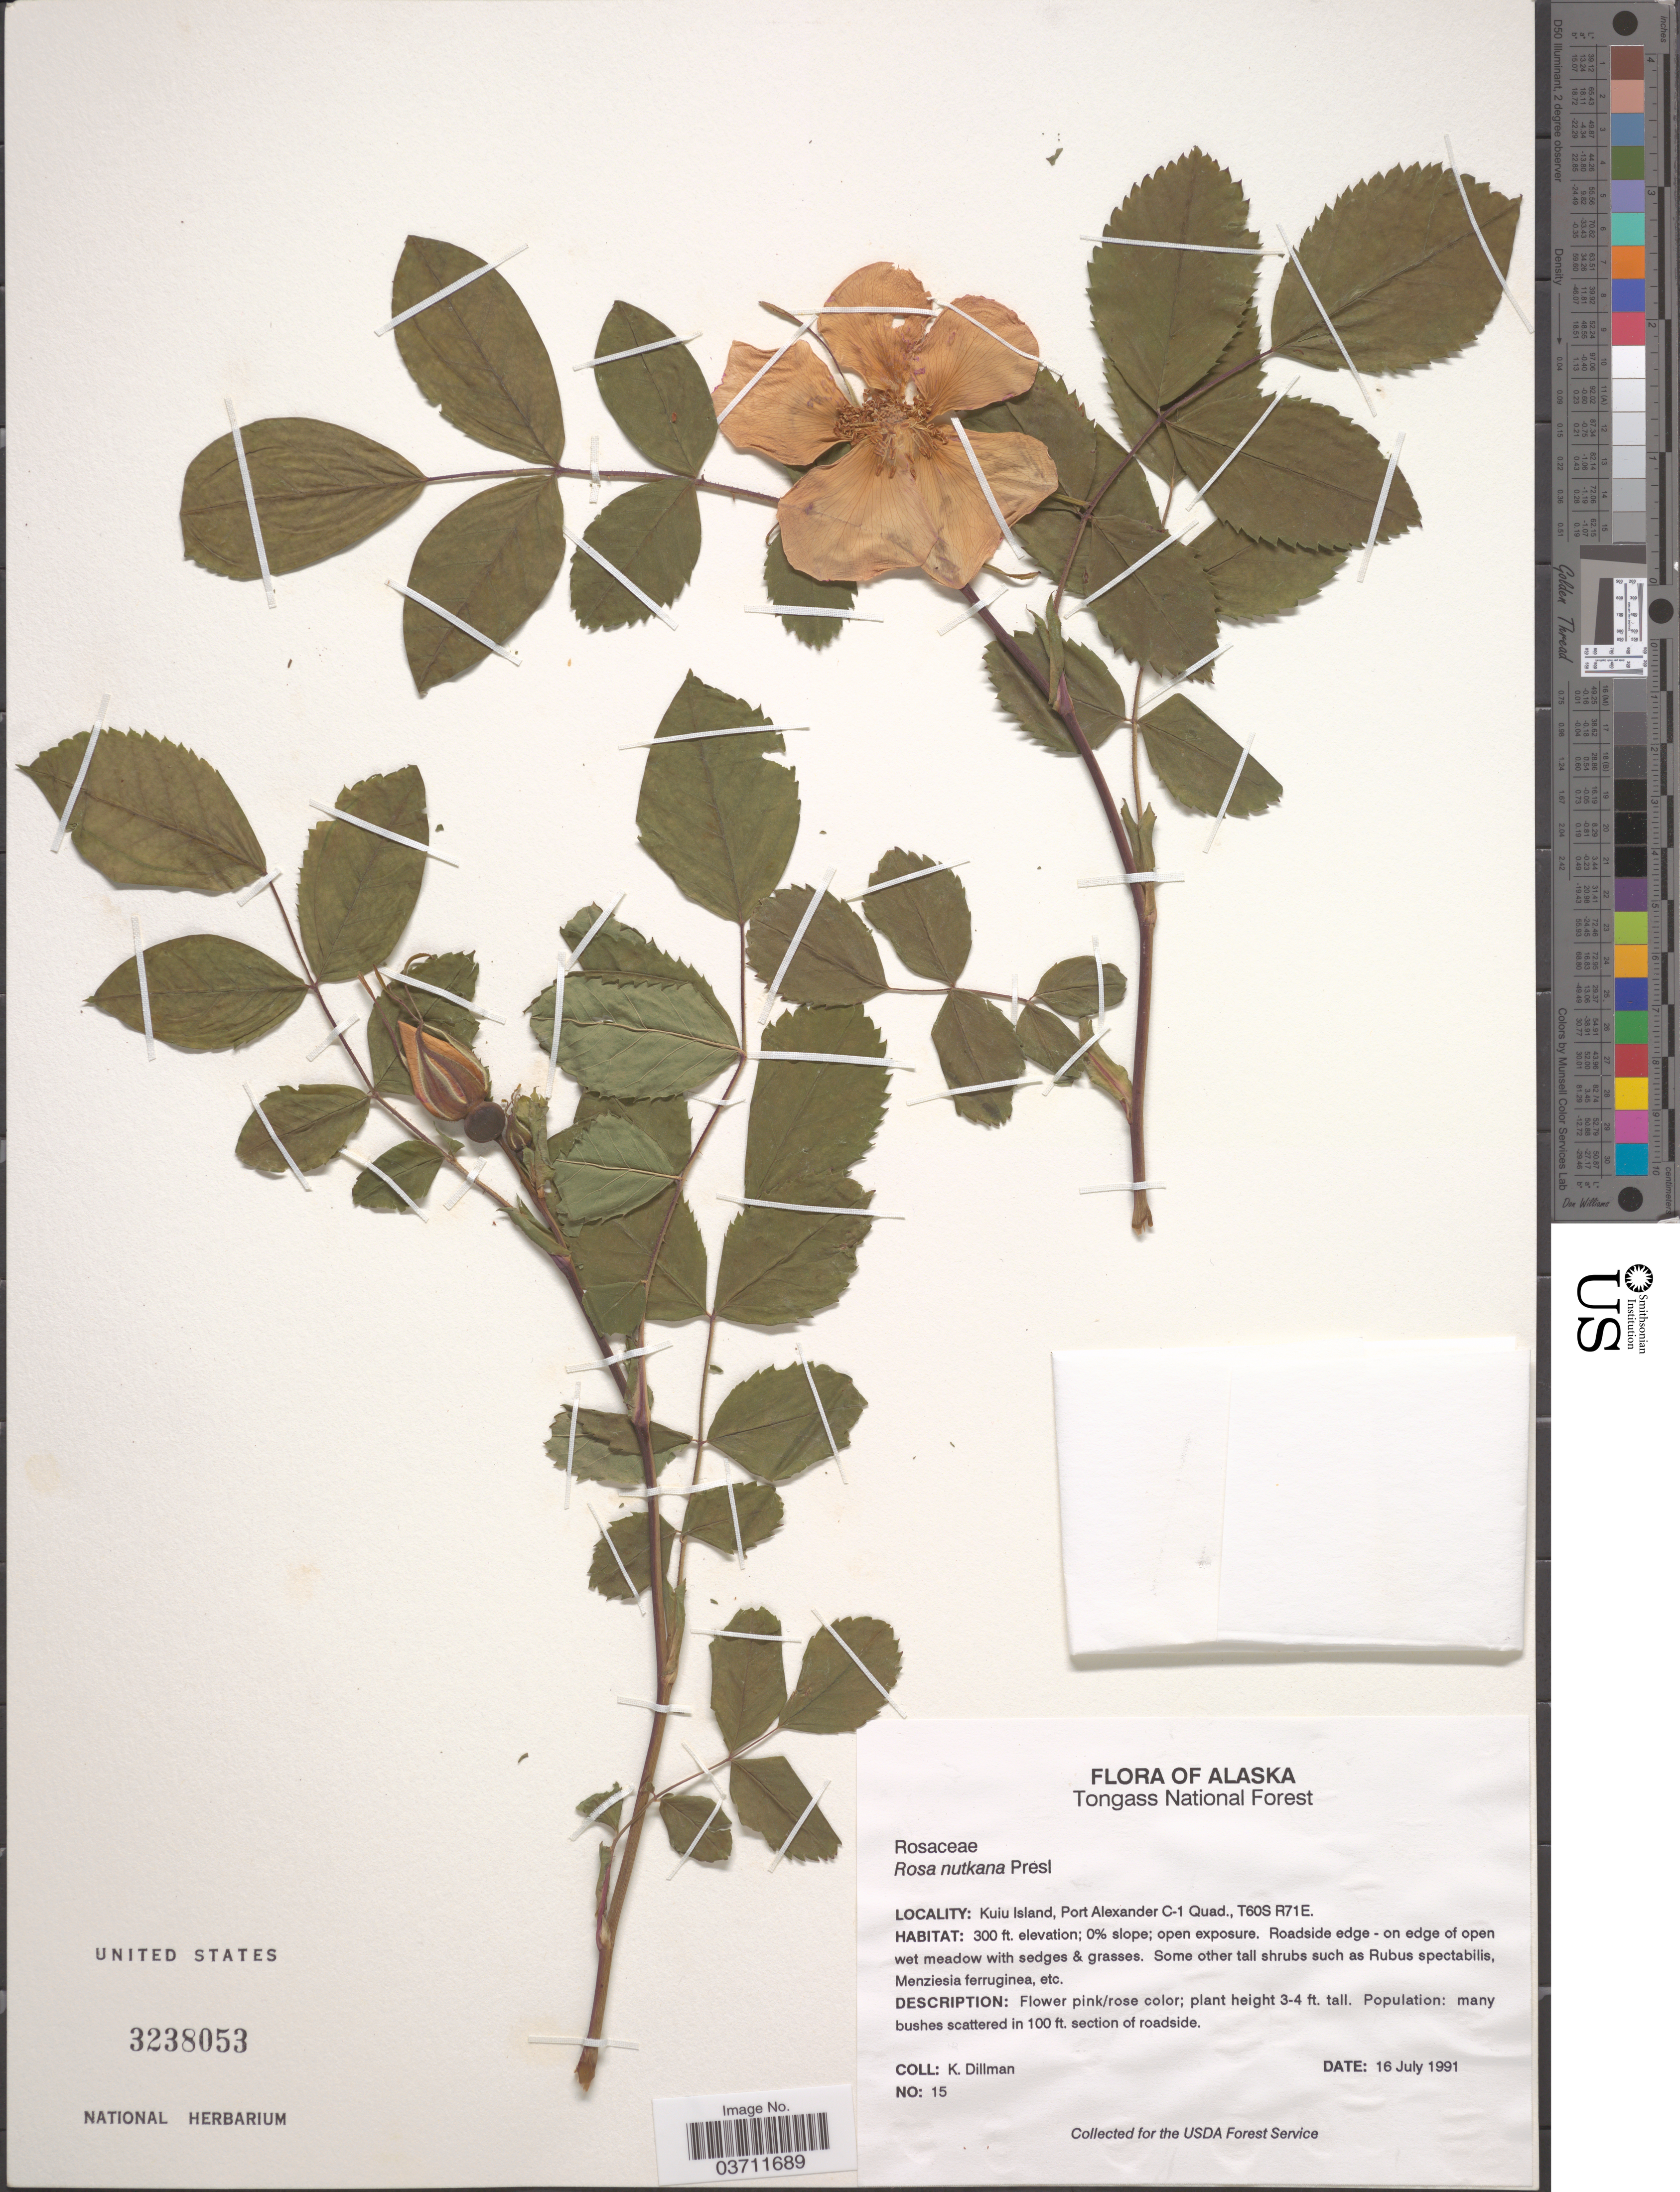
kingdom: Plantae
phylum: Tracheophyta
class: Magnoliopsida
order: Rosales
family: Rosaceae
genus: Rosa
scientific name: Rosa nutkana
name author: C. Presl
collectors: K. Dillman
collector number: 15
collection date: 1991-07-16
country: United States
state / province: Alaska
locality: Tongass National Forest. Kuiu Island, Port Alexander C-1 Quad., T60S R71E.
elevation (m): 91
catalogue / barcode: US 3238053